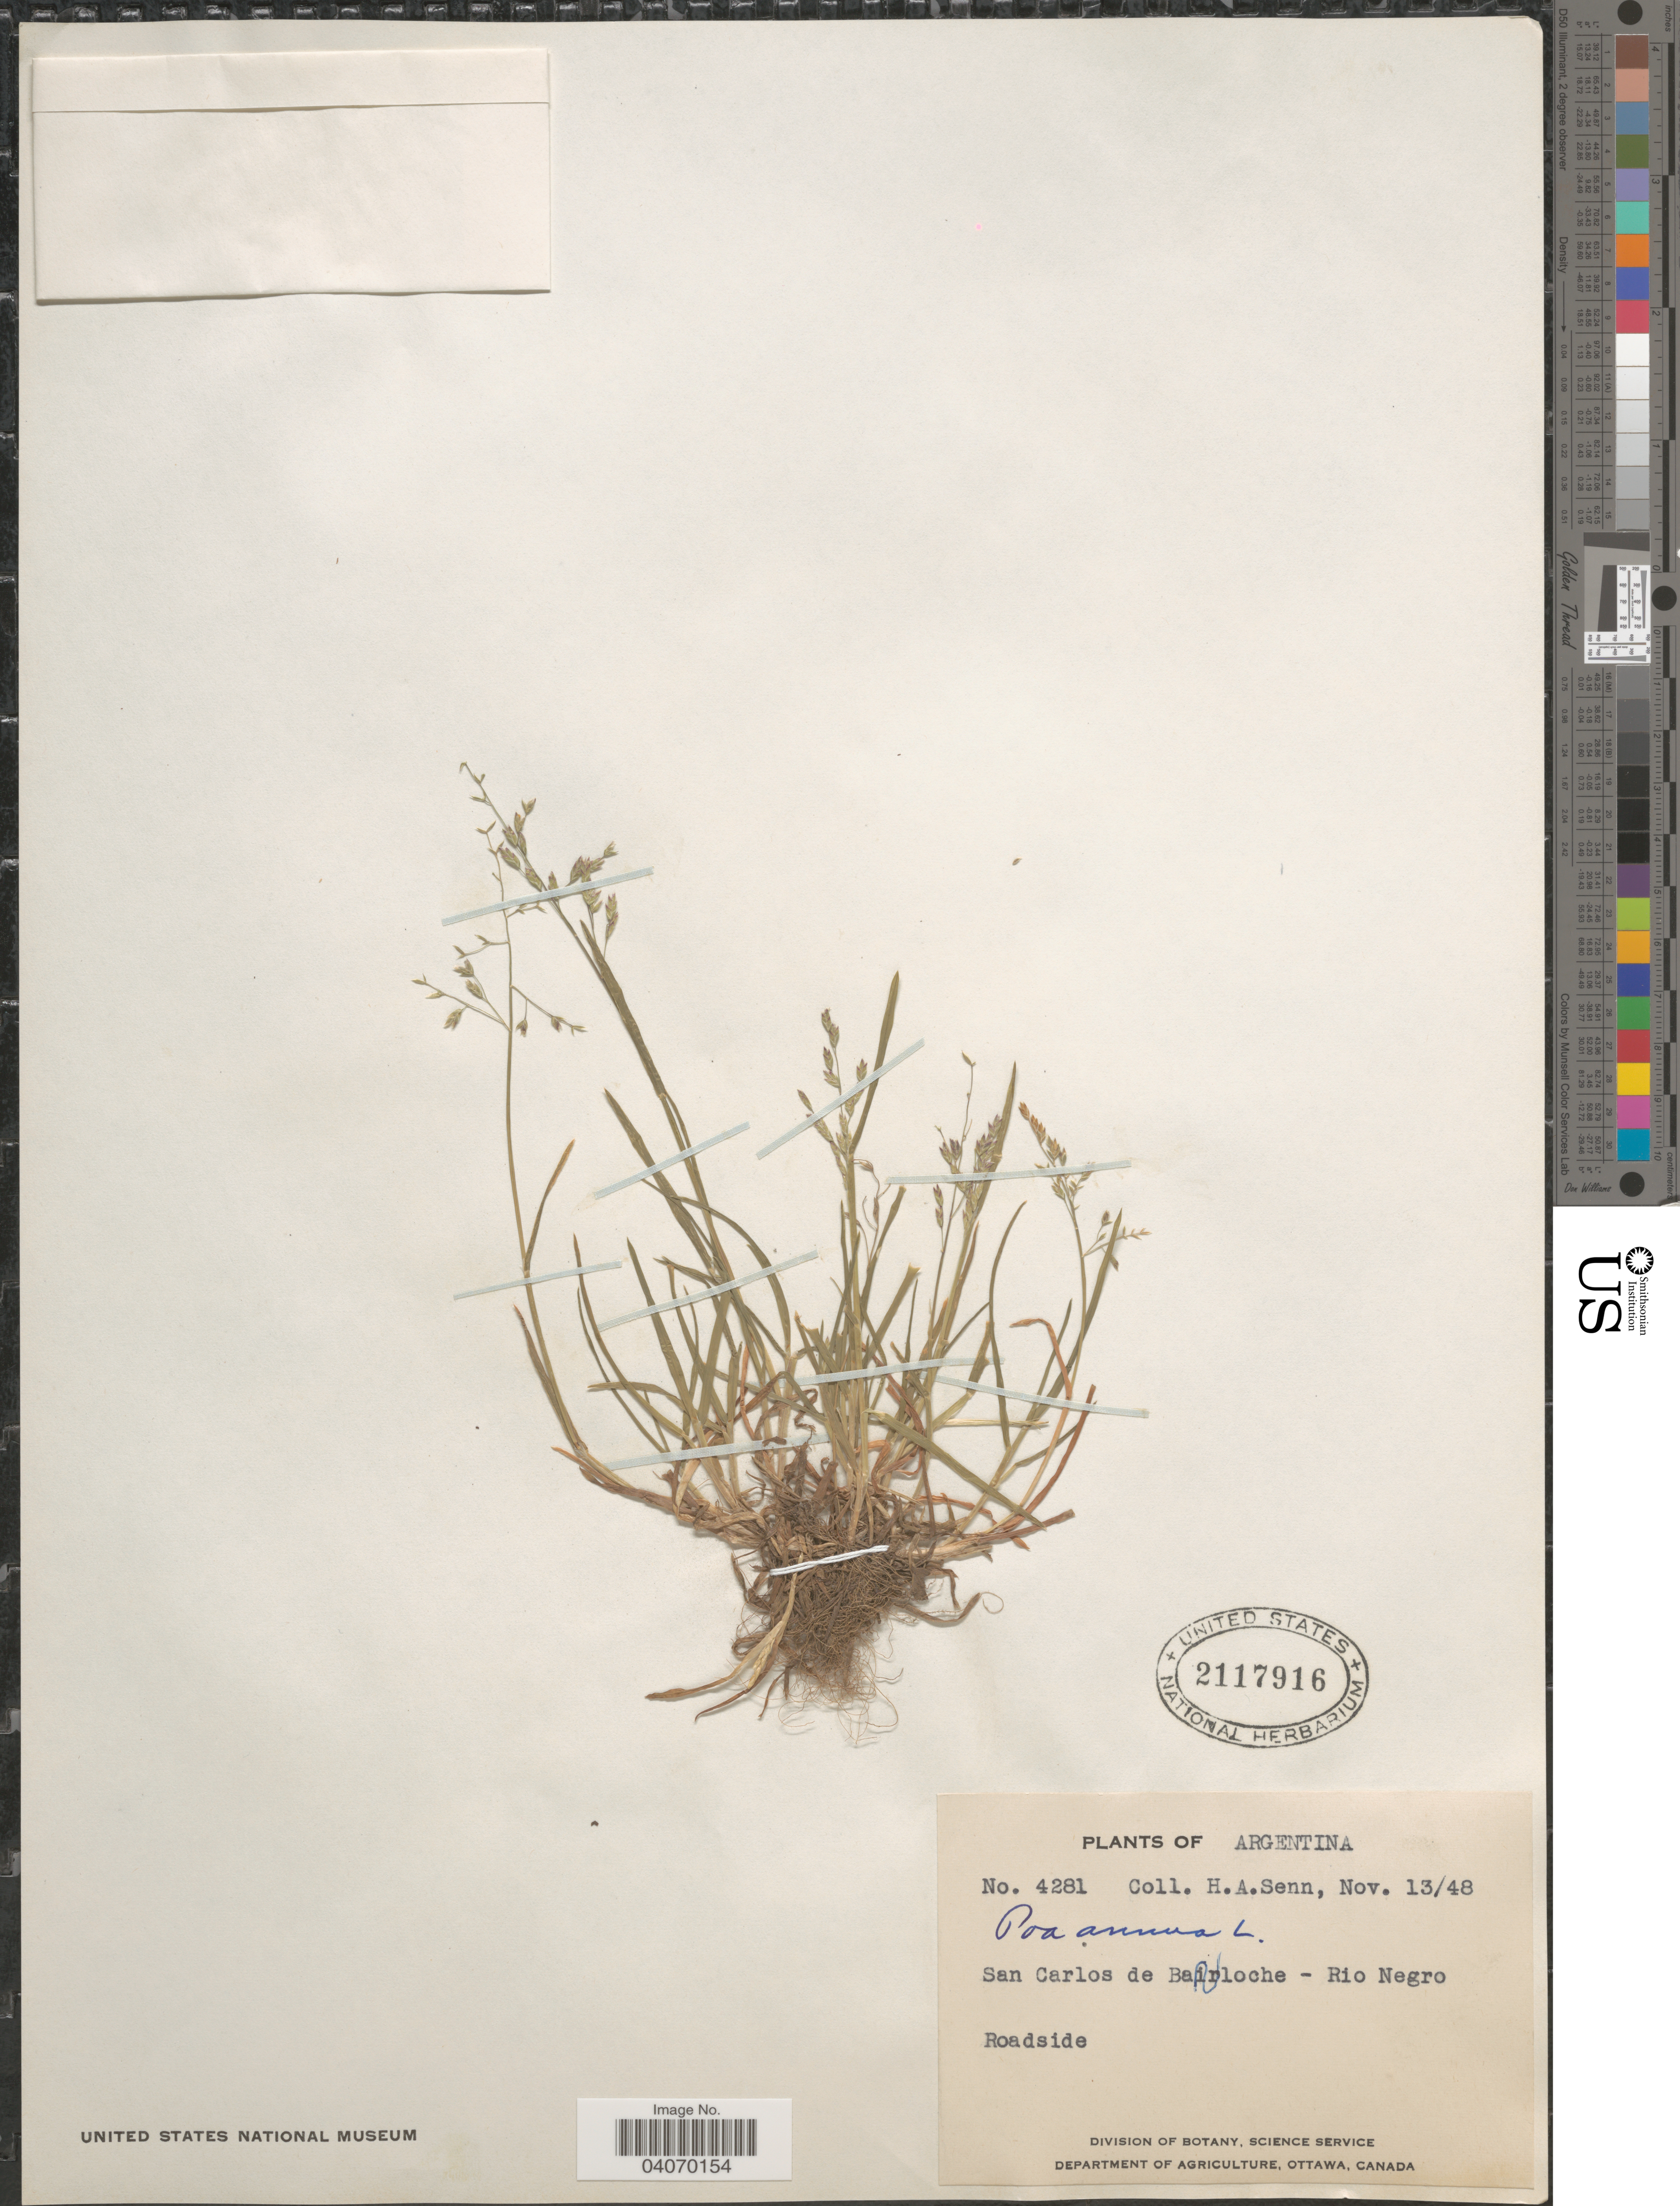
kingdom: Plantae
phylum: Tracheophyta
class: Liliopsida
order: Poales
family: Poaceae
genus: Poa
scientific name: Poa annua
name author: L.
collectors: H. Senn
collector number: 4281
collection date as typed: Transcribed d/m/y: 13/11/48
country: Argentina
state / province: Rio Negro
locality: San Carlos de Bariloche.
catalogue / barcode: US 2117916